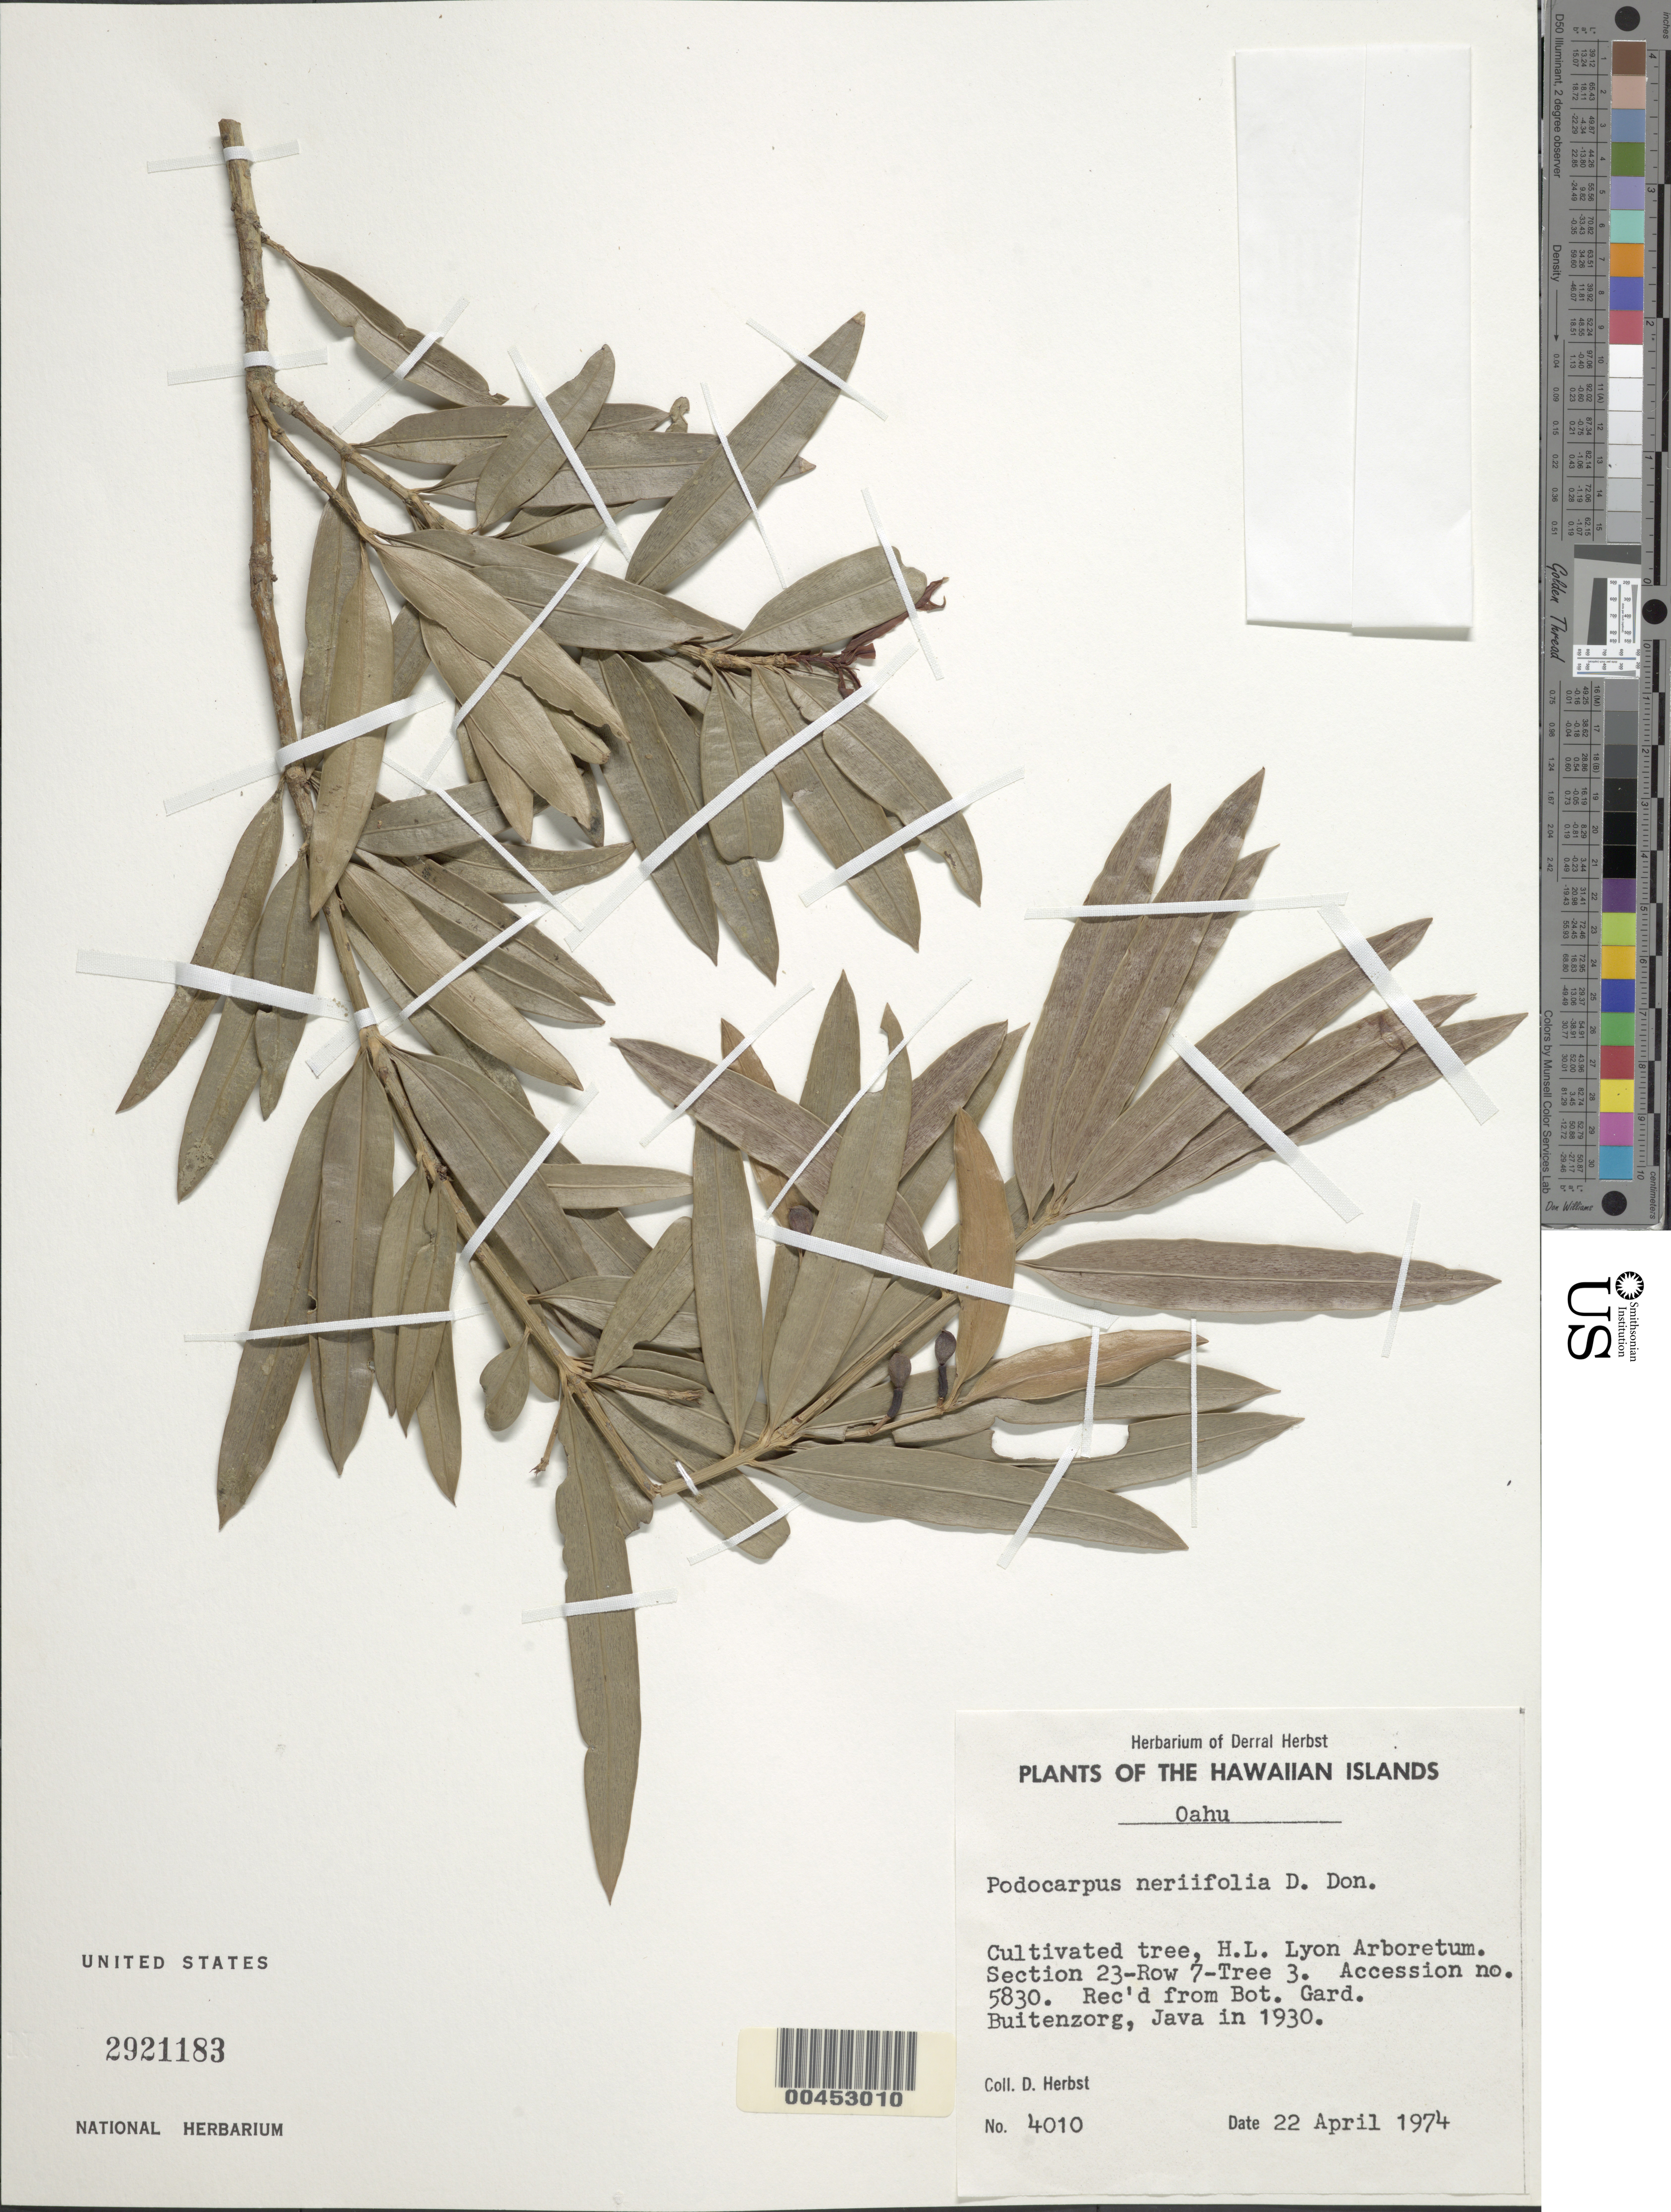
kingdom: Plantae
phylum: Tracheophyta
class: Pinopsida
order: Pinales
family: Podocarpaceae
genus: Podocarpus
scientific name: Podocarpus neriifolius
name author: D. Don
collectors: D. R. Herbst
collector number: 4010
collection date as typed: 22 Apr 1974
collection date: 1974-04-22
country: United States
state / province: Hawaii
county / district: Honolulu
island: Oahu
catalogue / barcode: US 2921183